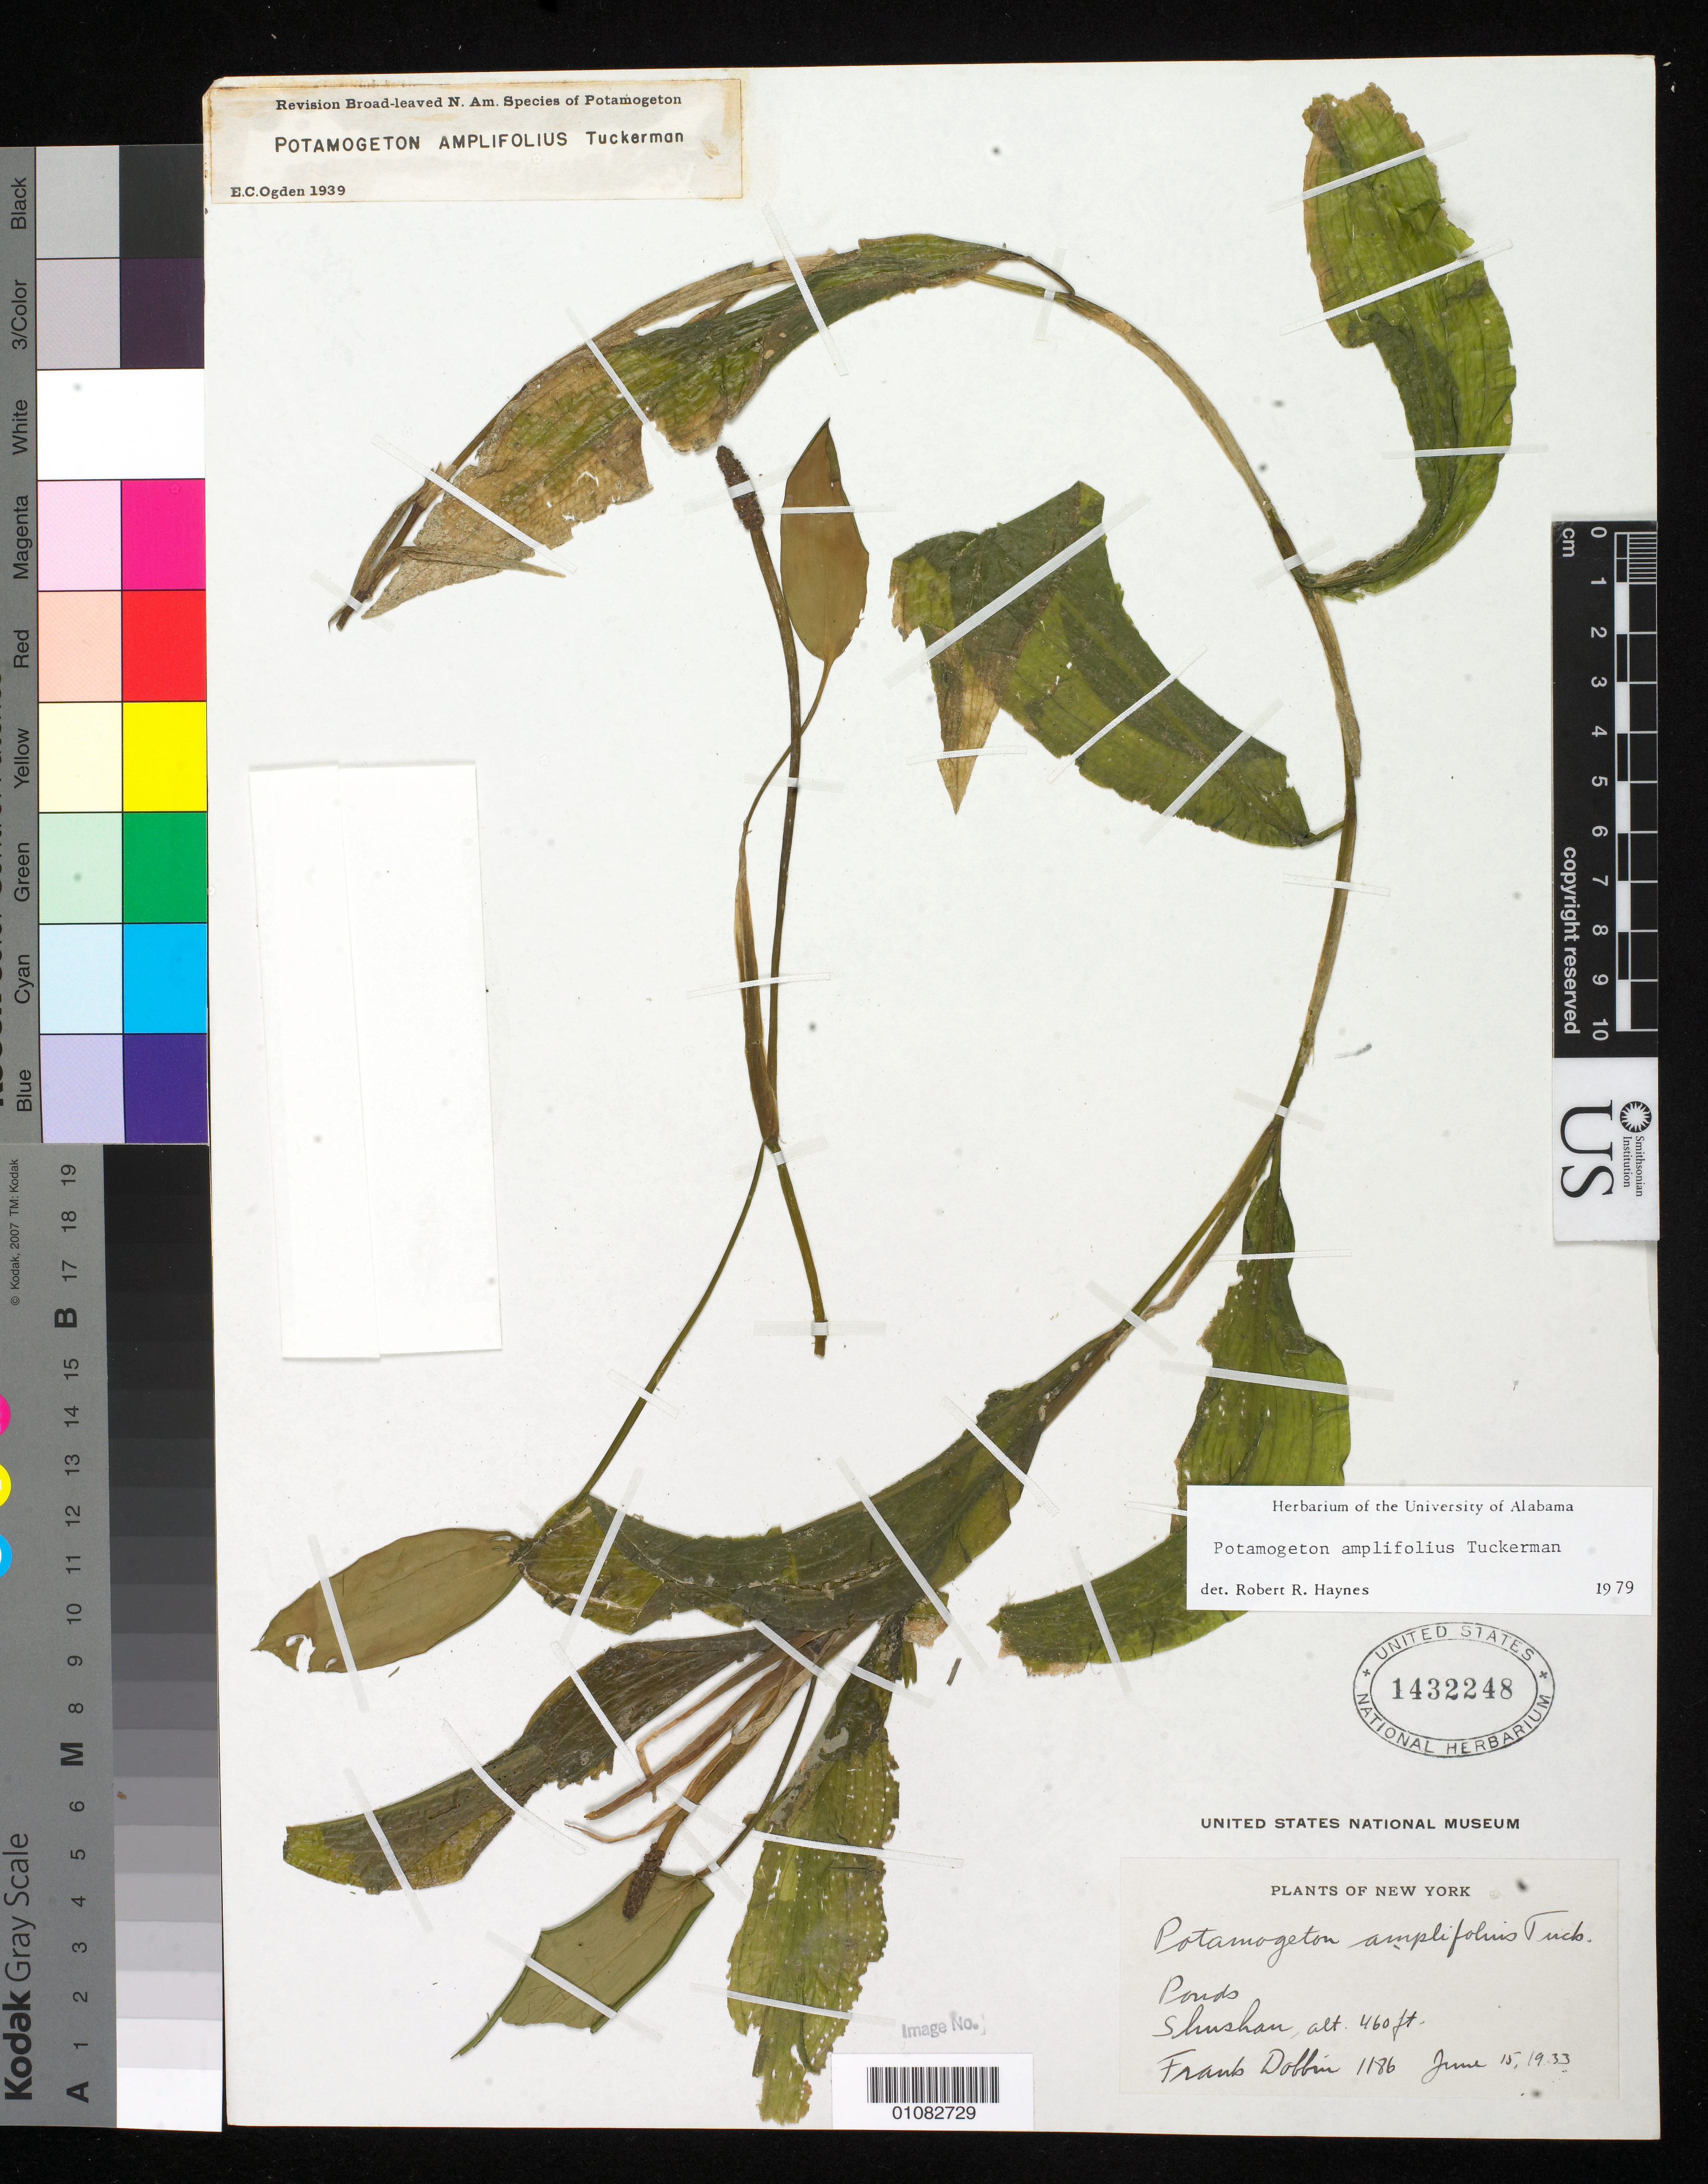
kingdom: Plantae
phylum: Tracheophyta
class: Liliopsida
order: Alismatales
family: Potamogetonaceae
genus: Potamogeton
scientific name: Potamogeton amplifolius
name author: Tuckerm.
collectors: F. Dobbin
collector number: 1186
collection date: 1933-06-15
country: United States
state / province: New York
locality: Shushan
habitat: Ponds.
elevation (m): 140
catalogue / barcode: US 1432248